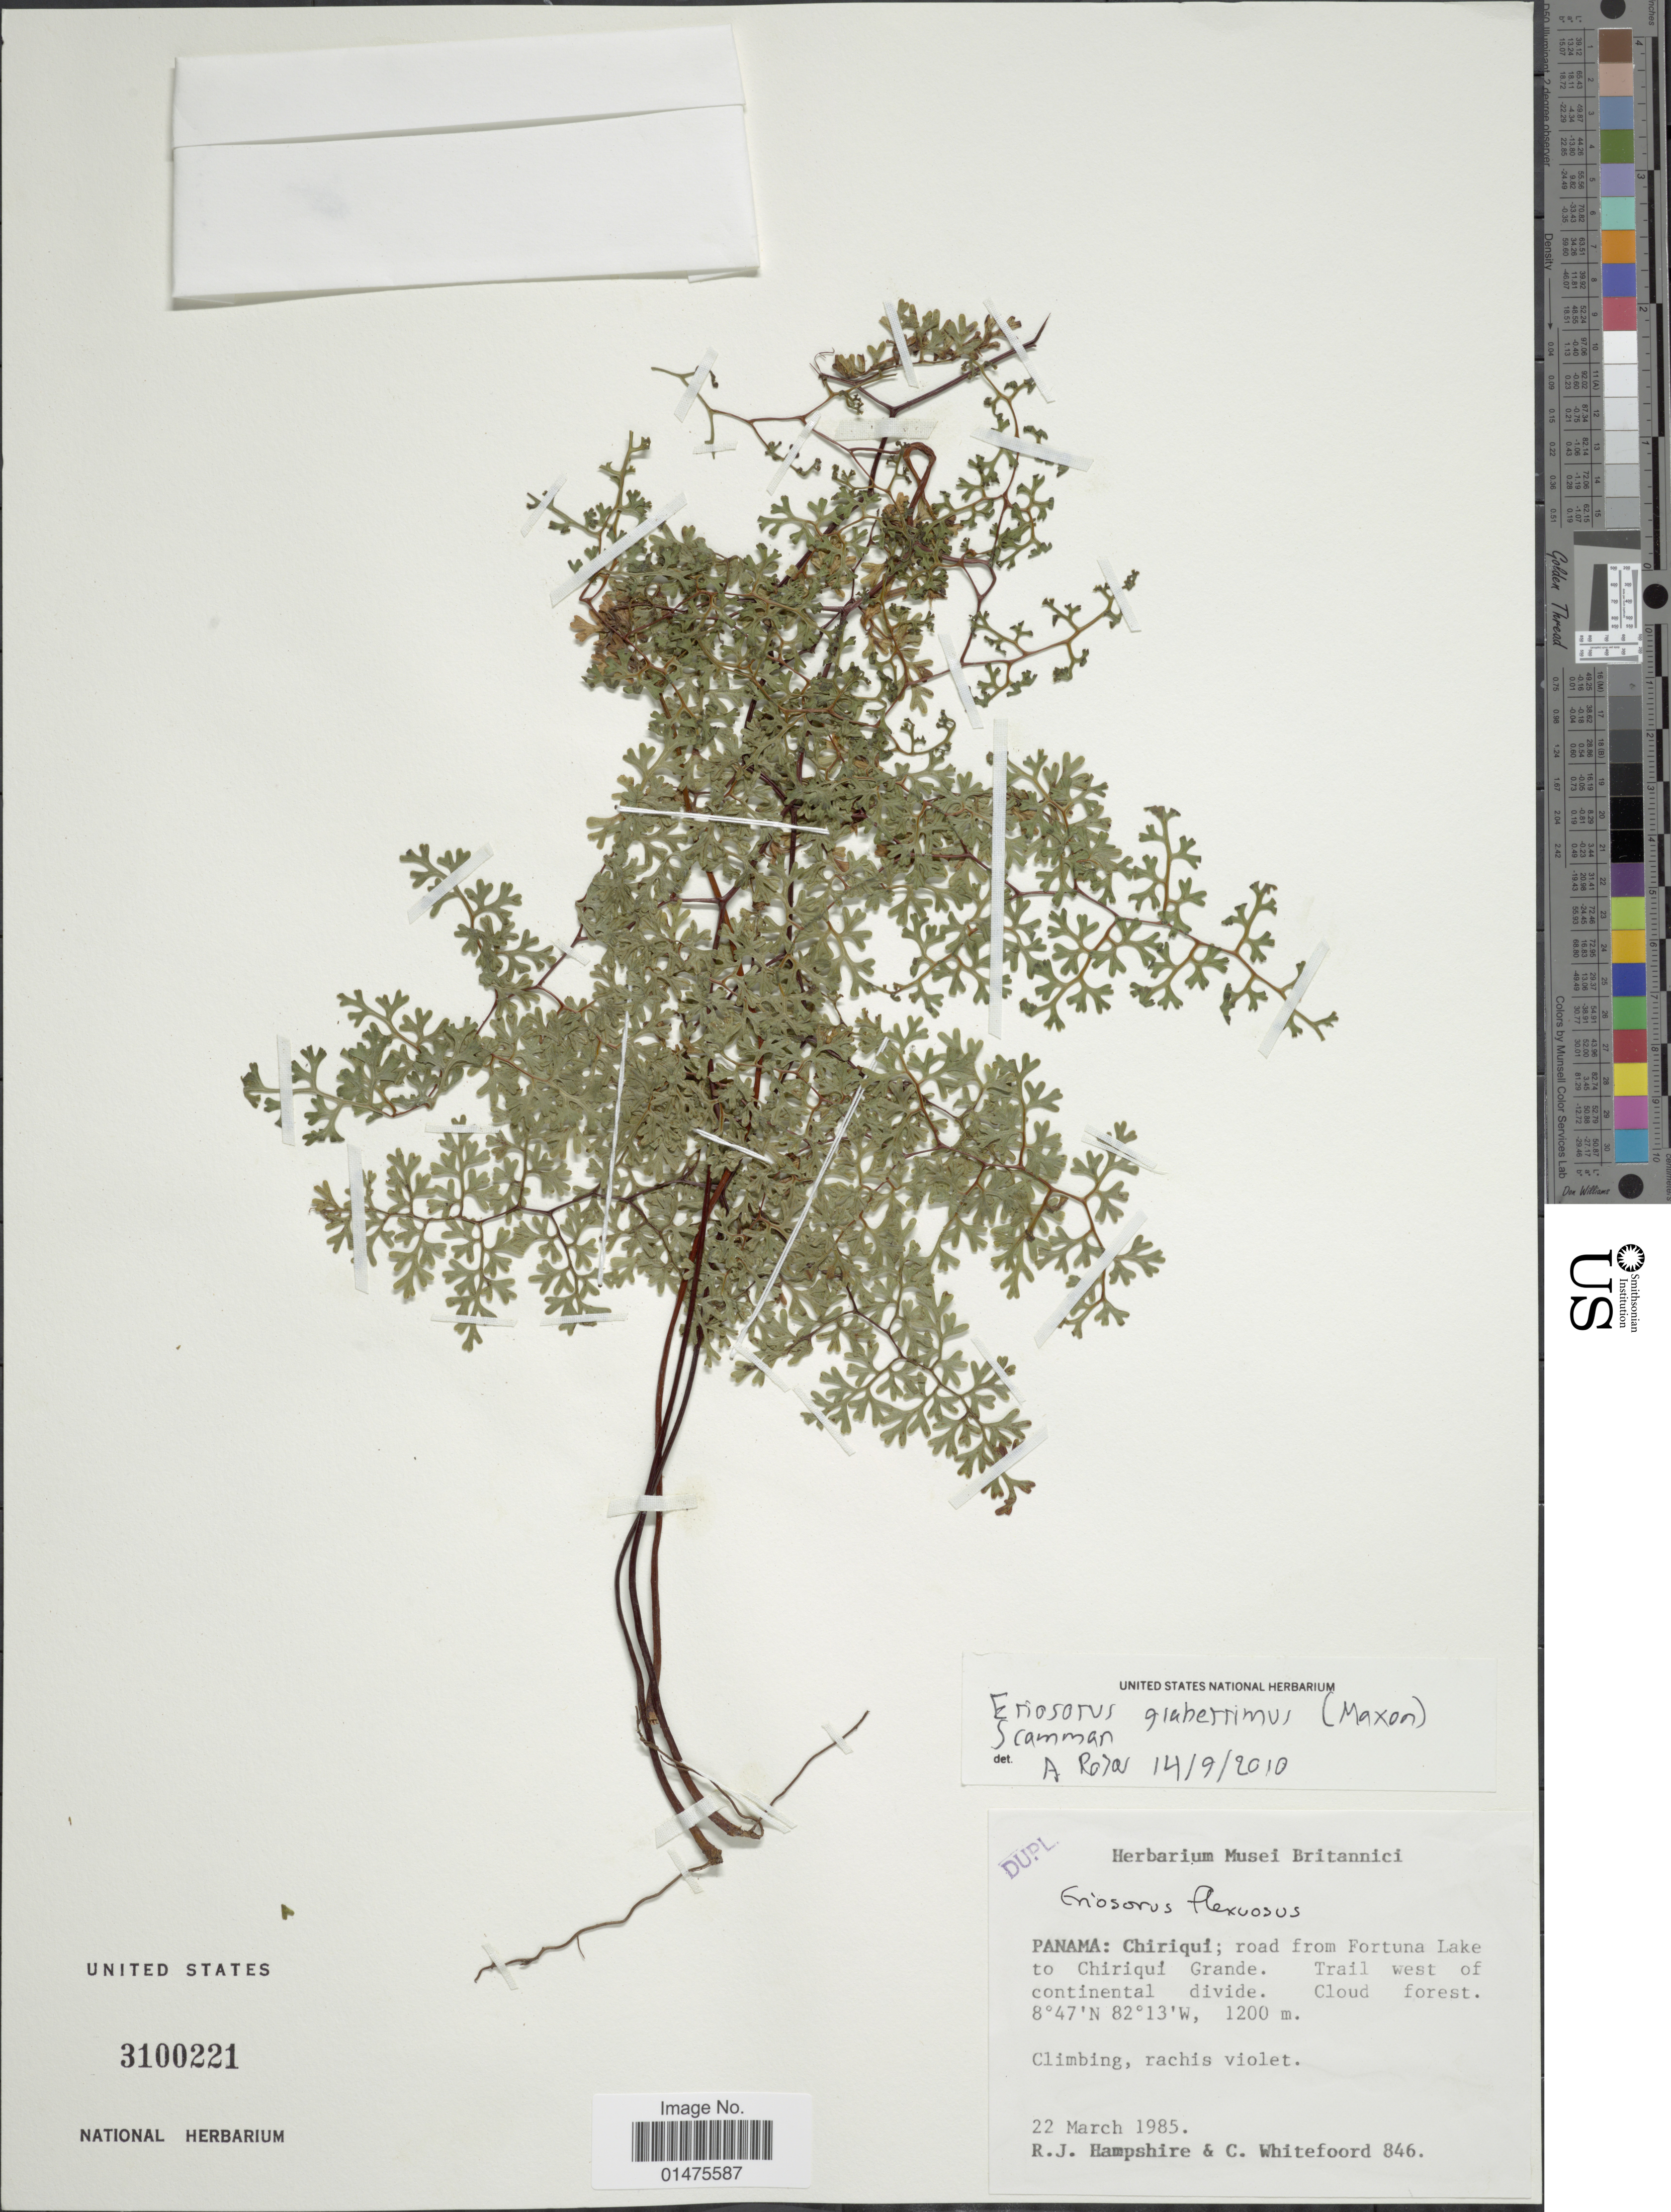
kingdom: Plantae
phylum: Tracheophyta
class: Polypodiopsida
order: Polypodiales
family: Pteridaceae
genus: Jamesonia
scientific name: Jamesonia glaberrima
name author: (Maxon) Christenh.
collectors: R. Hampshire & C. Whitefoord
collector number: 846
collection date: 1985-03-22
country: Panama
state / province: Chiriqui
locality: Road from Fortuna Lake to Chiriqui Grande. Trail west of continental divide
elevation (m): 1200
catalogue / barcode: US 3100221